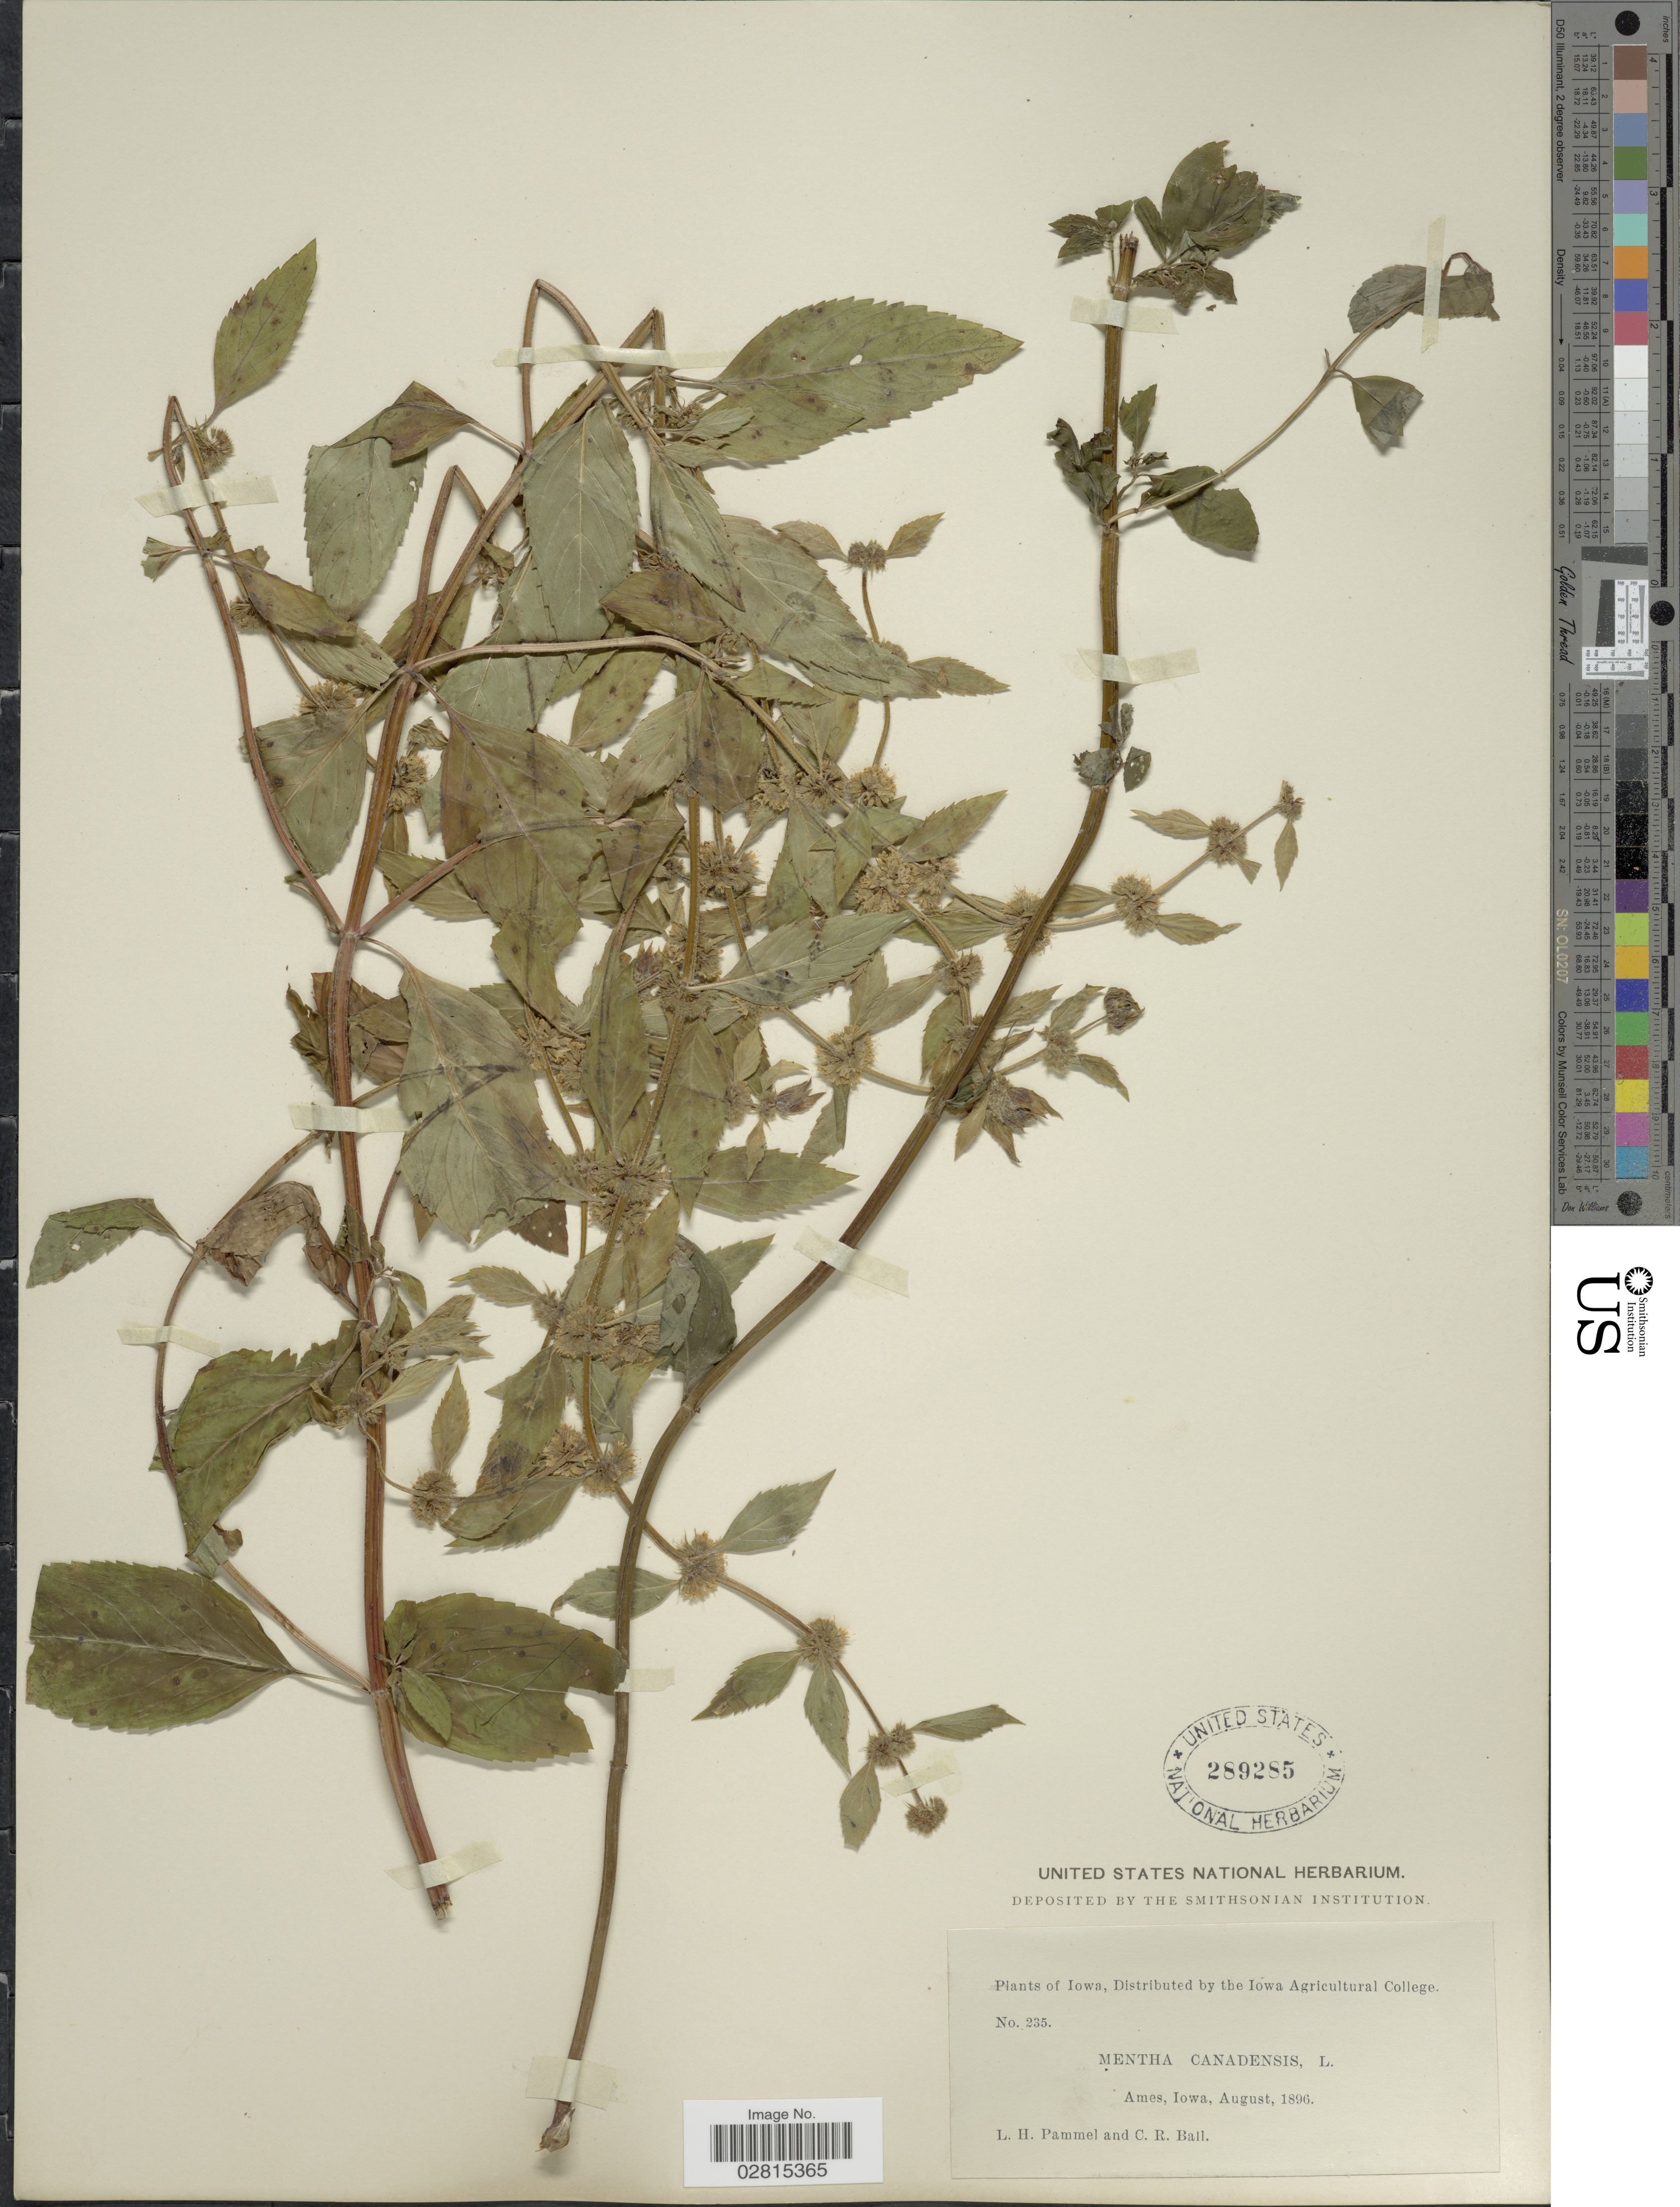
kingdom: Plantae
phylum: Tracheophyta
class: Magnoliopsida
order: Lamiales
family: Lamiaceae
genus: Mentha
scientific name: Mentha canadensis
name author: L.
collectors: L. Pammell & C. R. Ball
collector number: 235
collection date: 1896-08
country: United States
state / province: Iowa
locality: Ames.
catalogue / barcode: US 289285